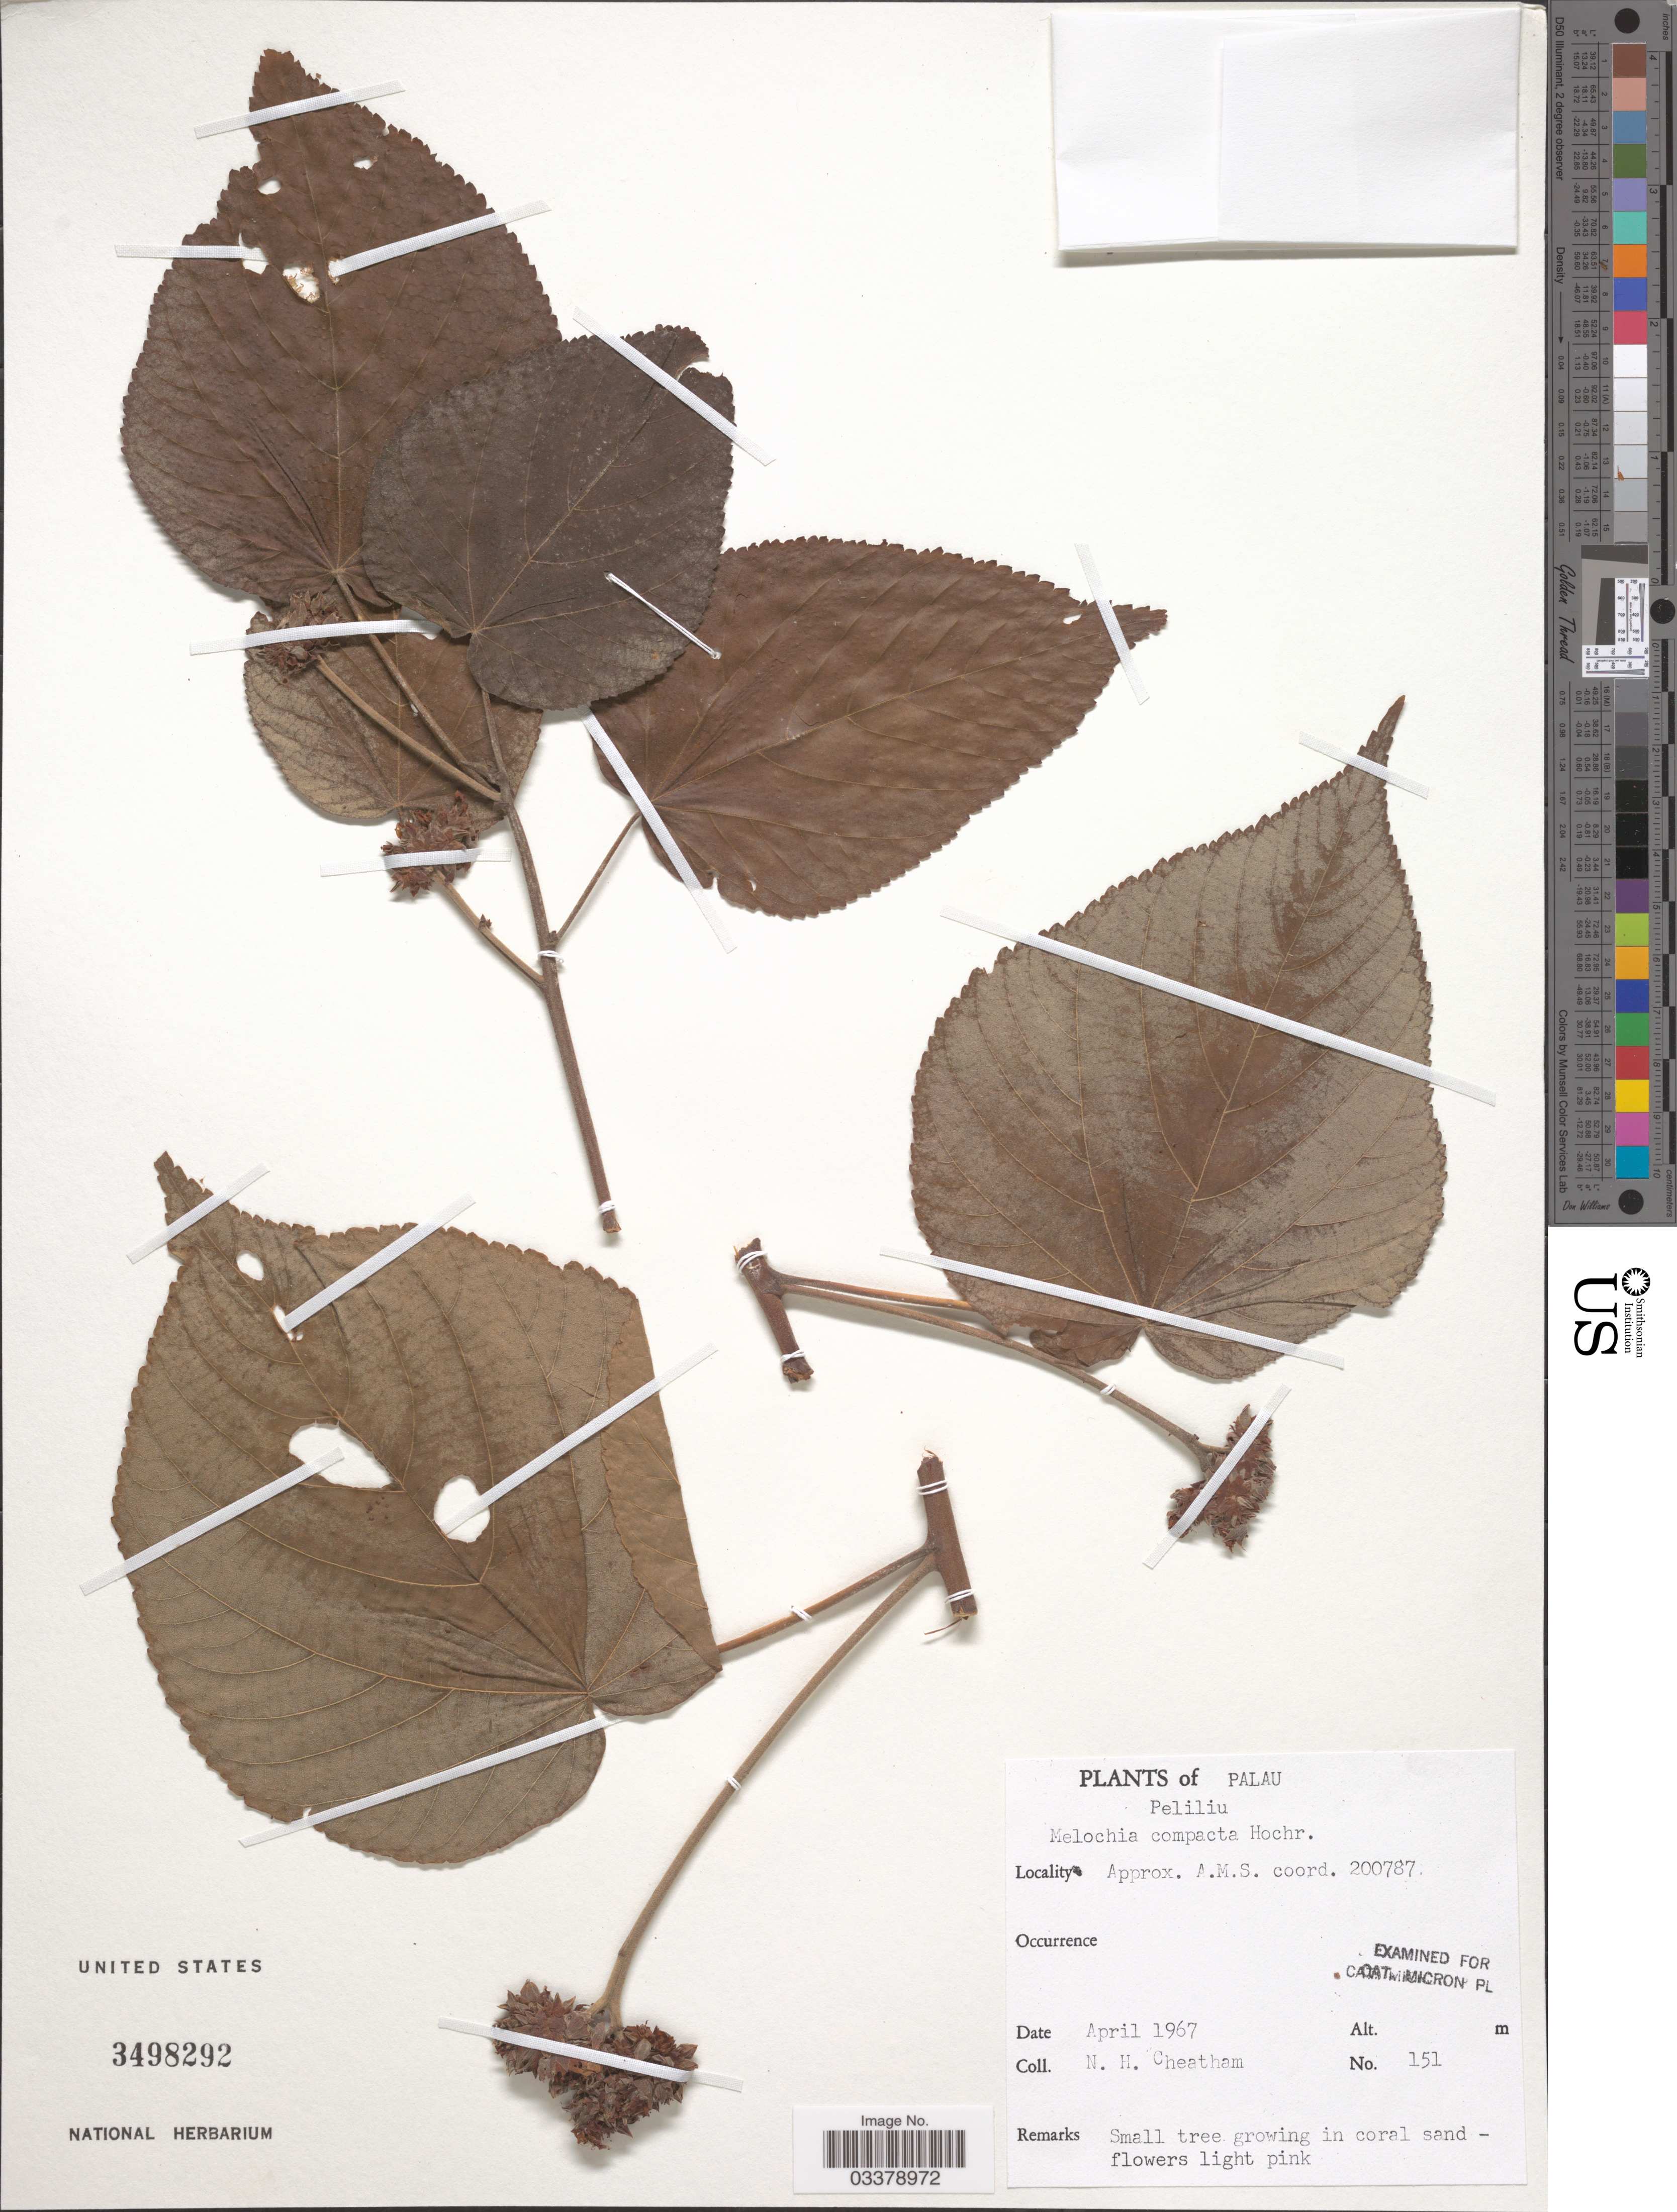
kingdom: Plantae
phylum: Tracheophyta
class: Magnoliopsida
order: Malvales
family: Malvaceae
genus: Melochia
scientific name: Melochia compacta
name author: Hochr.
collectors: N. H. Cheatham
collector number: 151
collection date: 1967-04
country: Palau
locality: Palau, Peliliu, Approx. A.M.S. coord. 200787.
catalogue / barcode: US 3498292